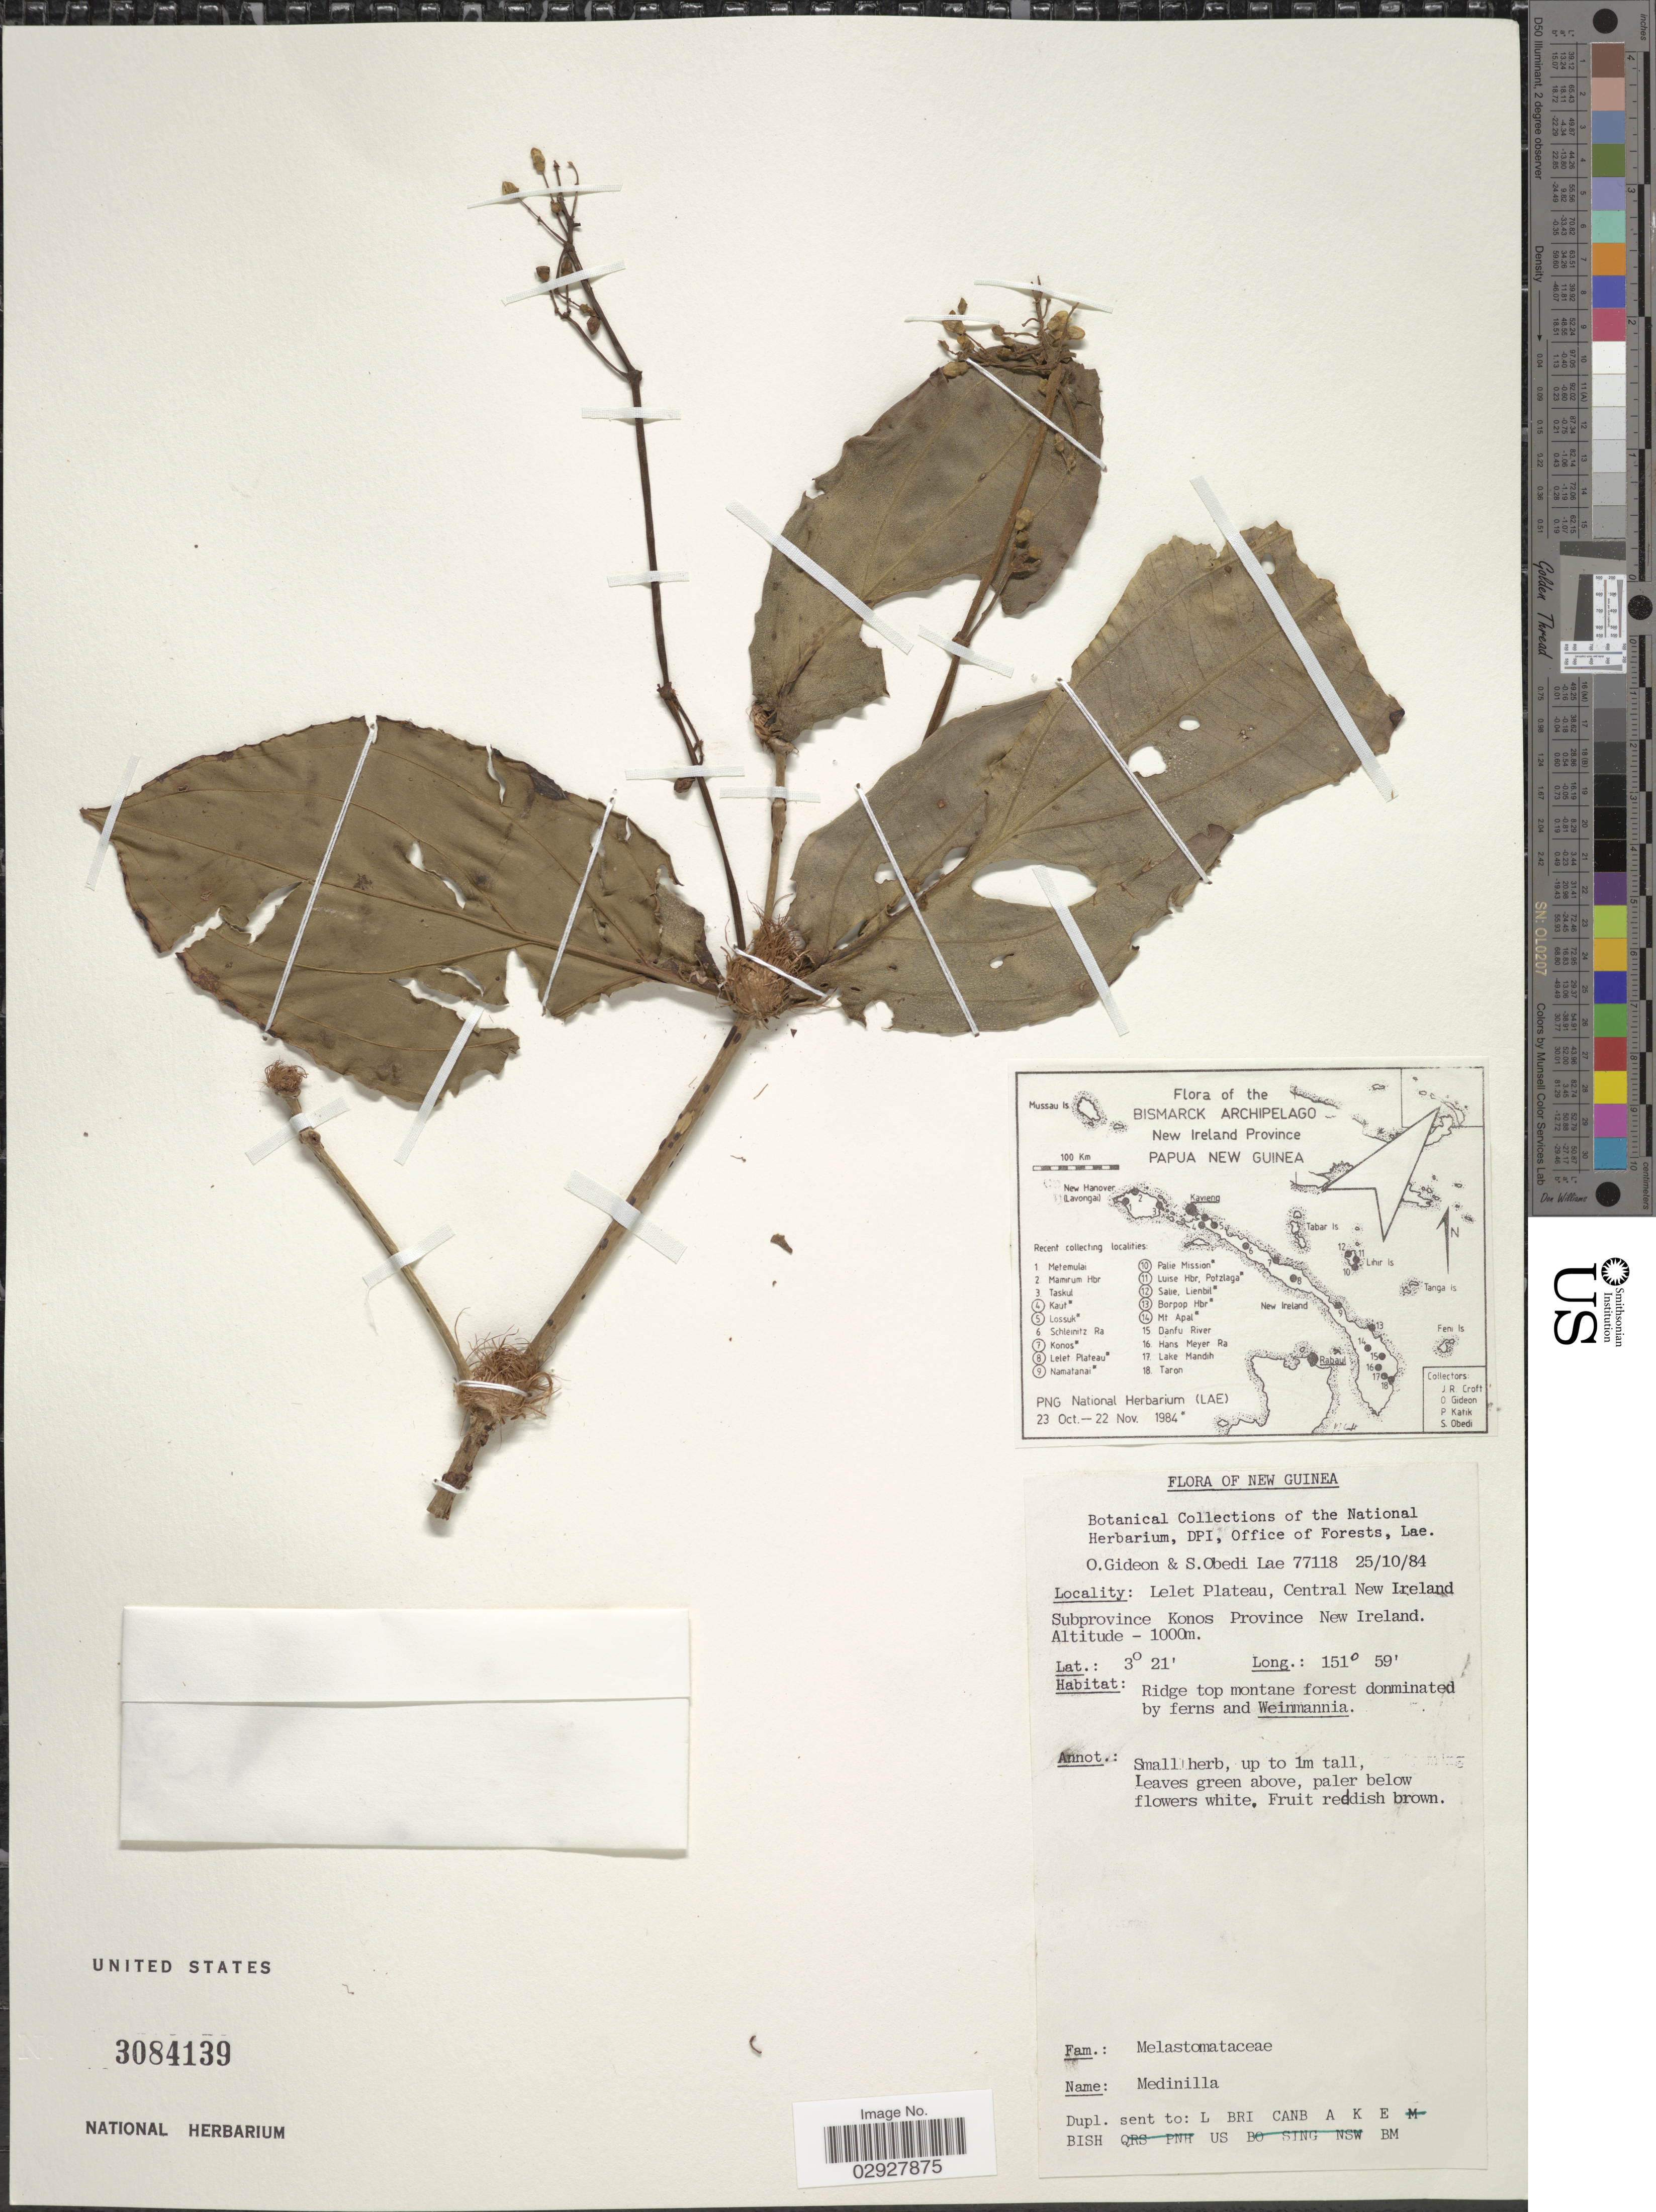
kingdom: Plantae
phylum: Tracheophyta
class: Magnoliopsida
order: Myrtales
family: Melastomataceae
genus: Medinilla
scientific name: Medinilla sp.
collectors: O. Gideon & S. Obedi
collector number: Lae 77118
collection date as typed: Transcribed d/m/y: 25/10/84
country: Papua New Guinea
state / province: New Ireland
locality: New Guinea, Subprovince Konos Province New Ireland, Lelet Plateau, Central New Ireland.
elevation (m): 1000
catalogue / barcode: US 3084139